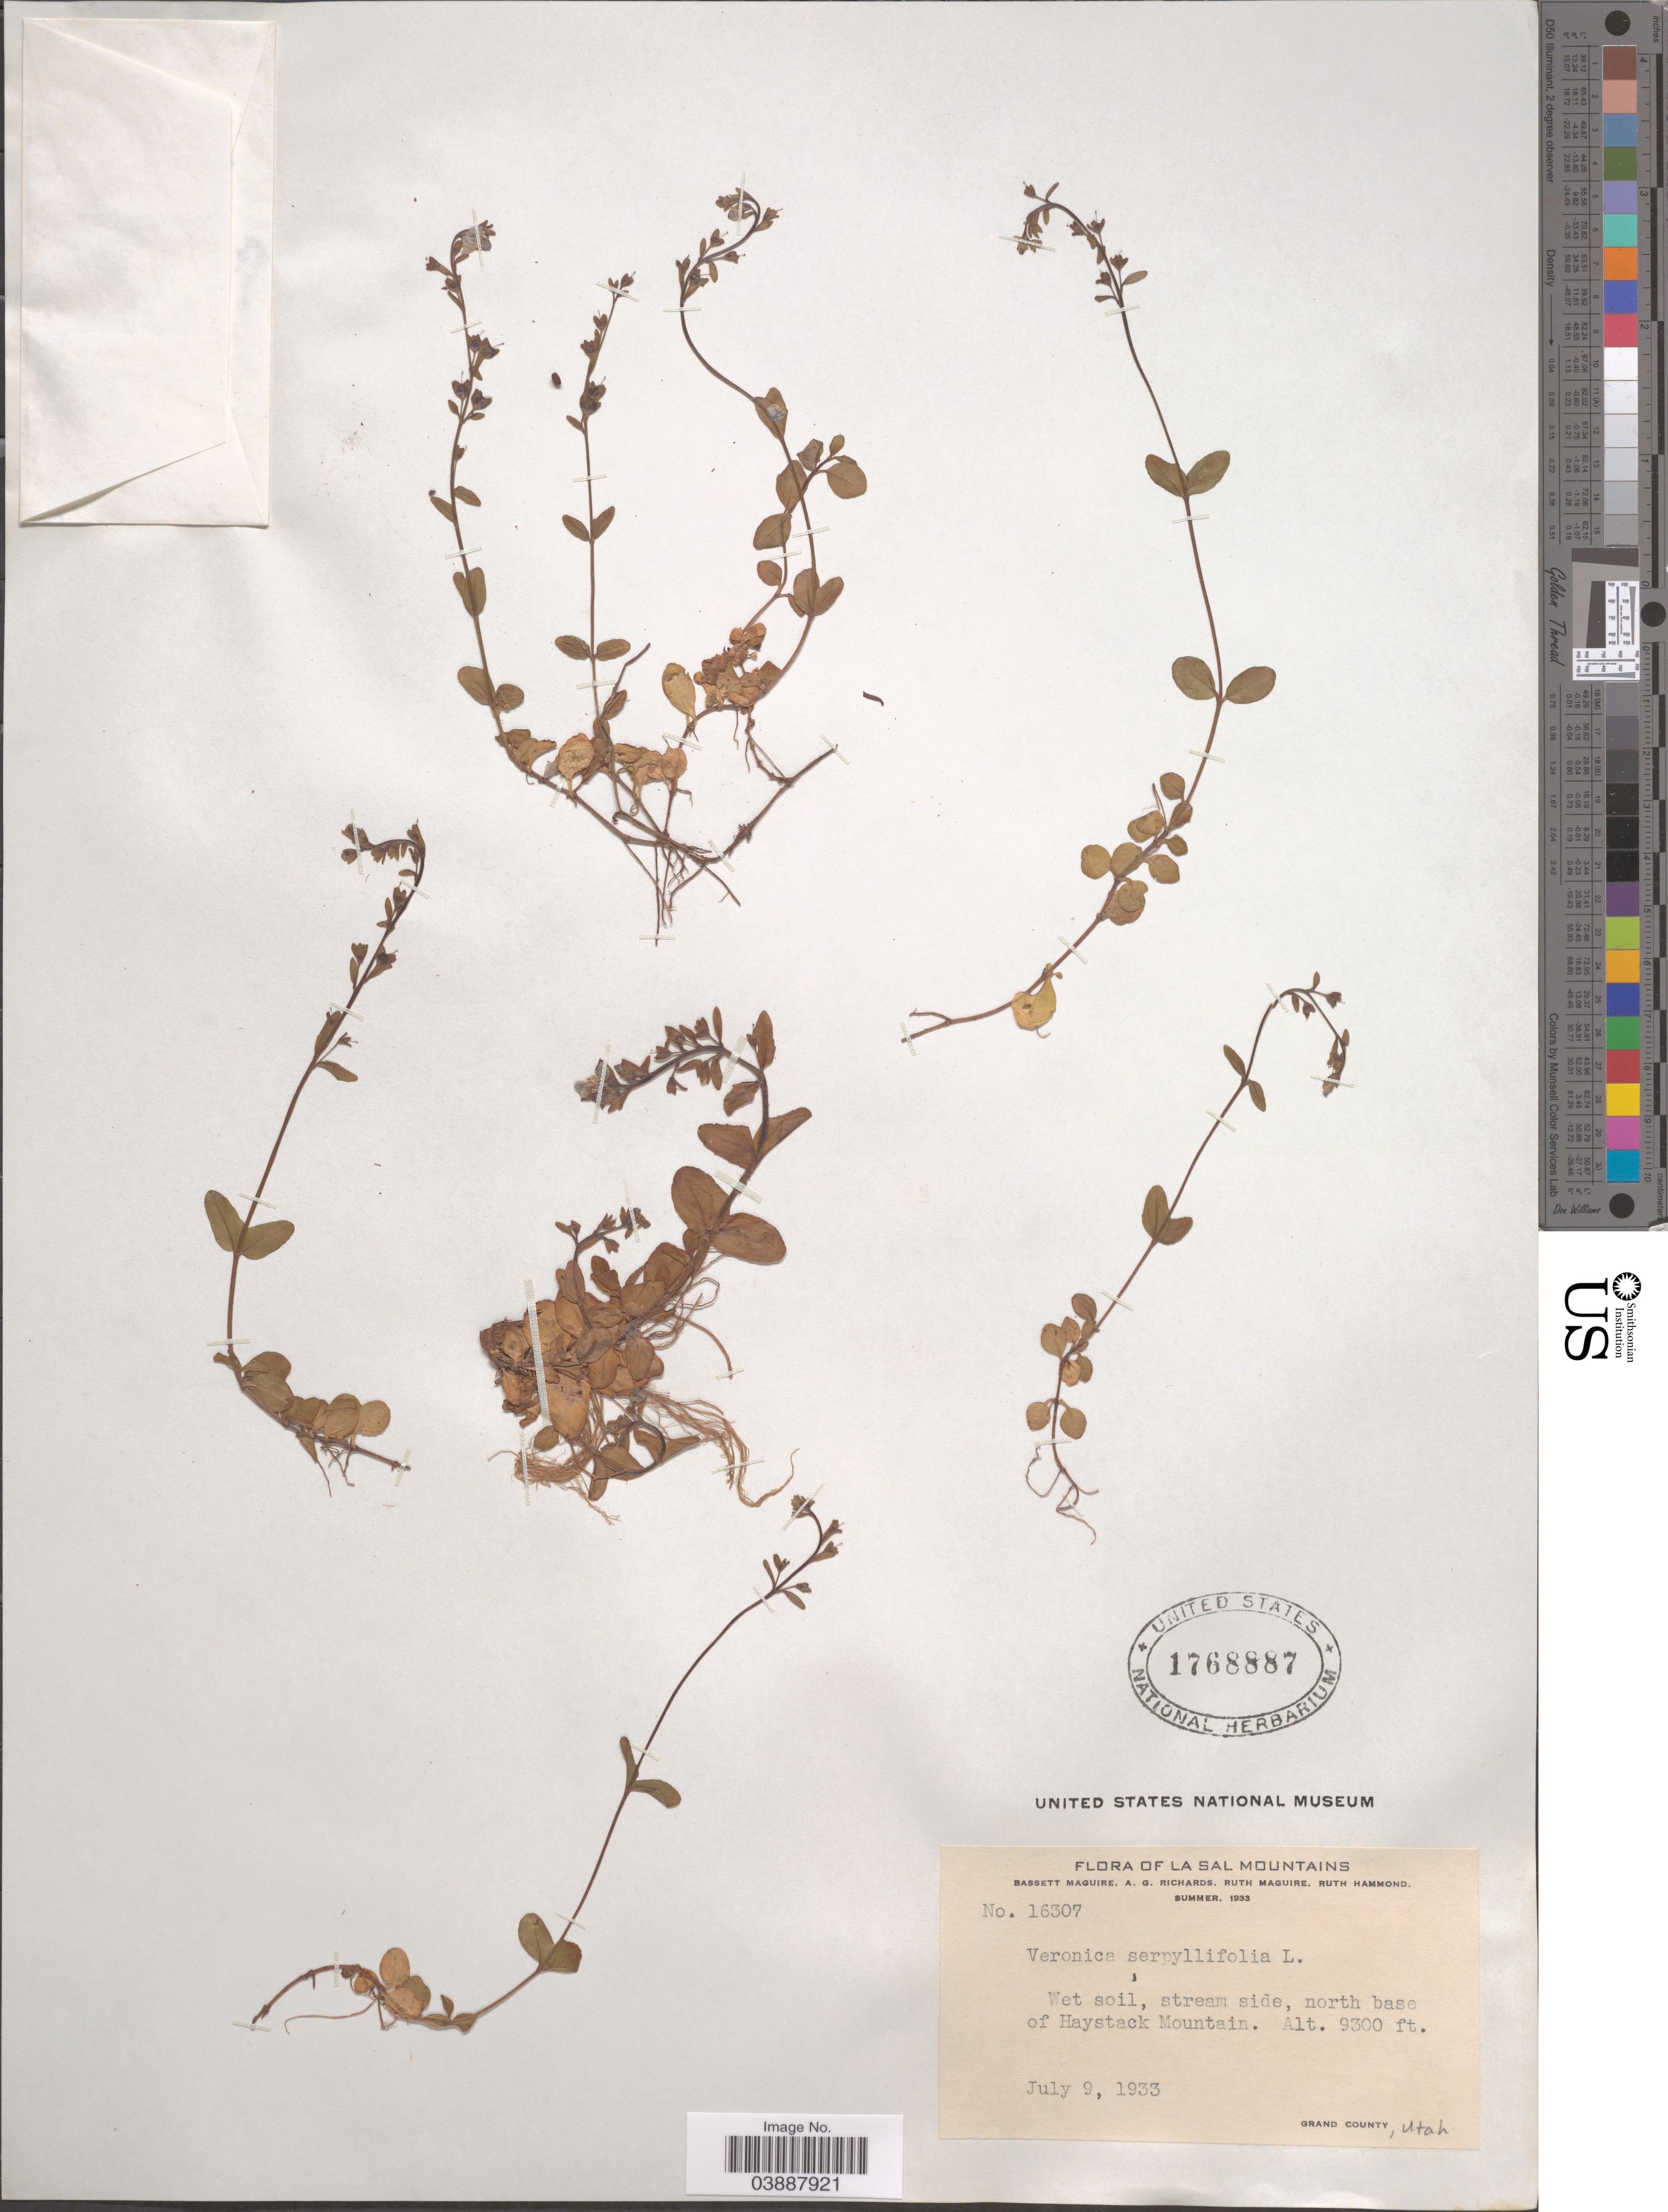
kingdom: Plantae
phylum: Tracheophyta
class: Magnoliopsida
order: Lamiales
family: Plantaginaceae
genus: Veronica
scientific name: Veronica serpyllifolia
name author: L.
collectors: B. Maguire, A. Richards, R. R. Maguire & R. Hammond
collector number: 16307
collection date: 1933-07-09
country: United States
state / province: Utah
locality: La Sal Mountains. Stream side, north base of Haystack Mountain. Grand County.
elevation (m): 2835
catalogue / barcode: US 1768887